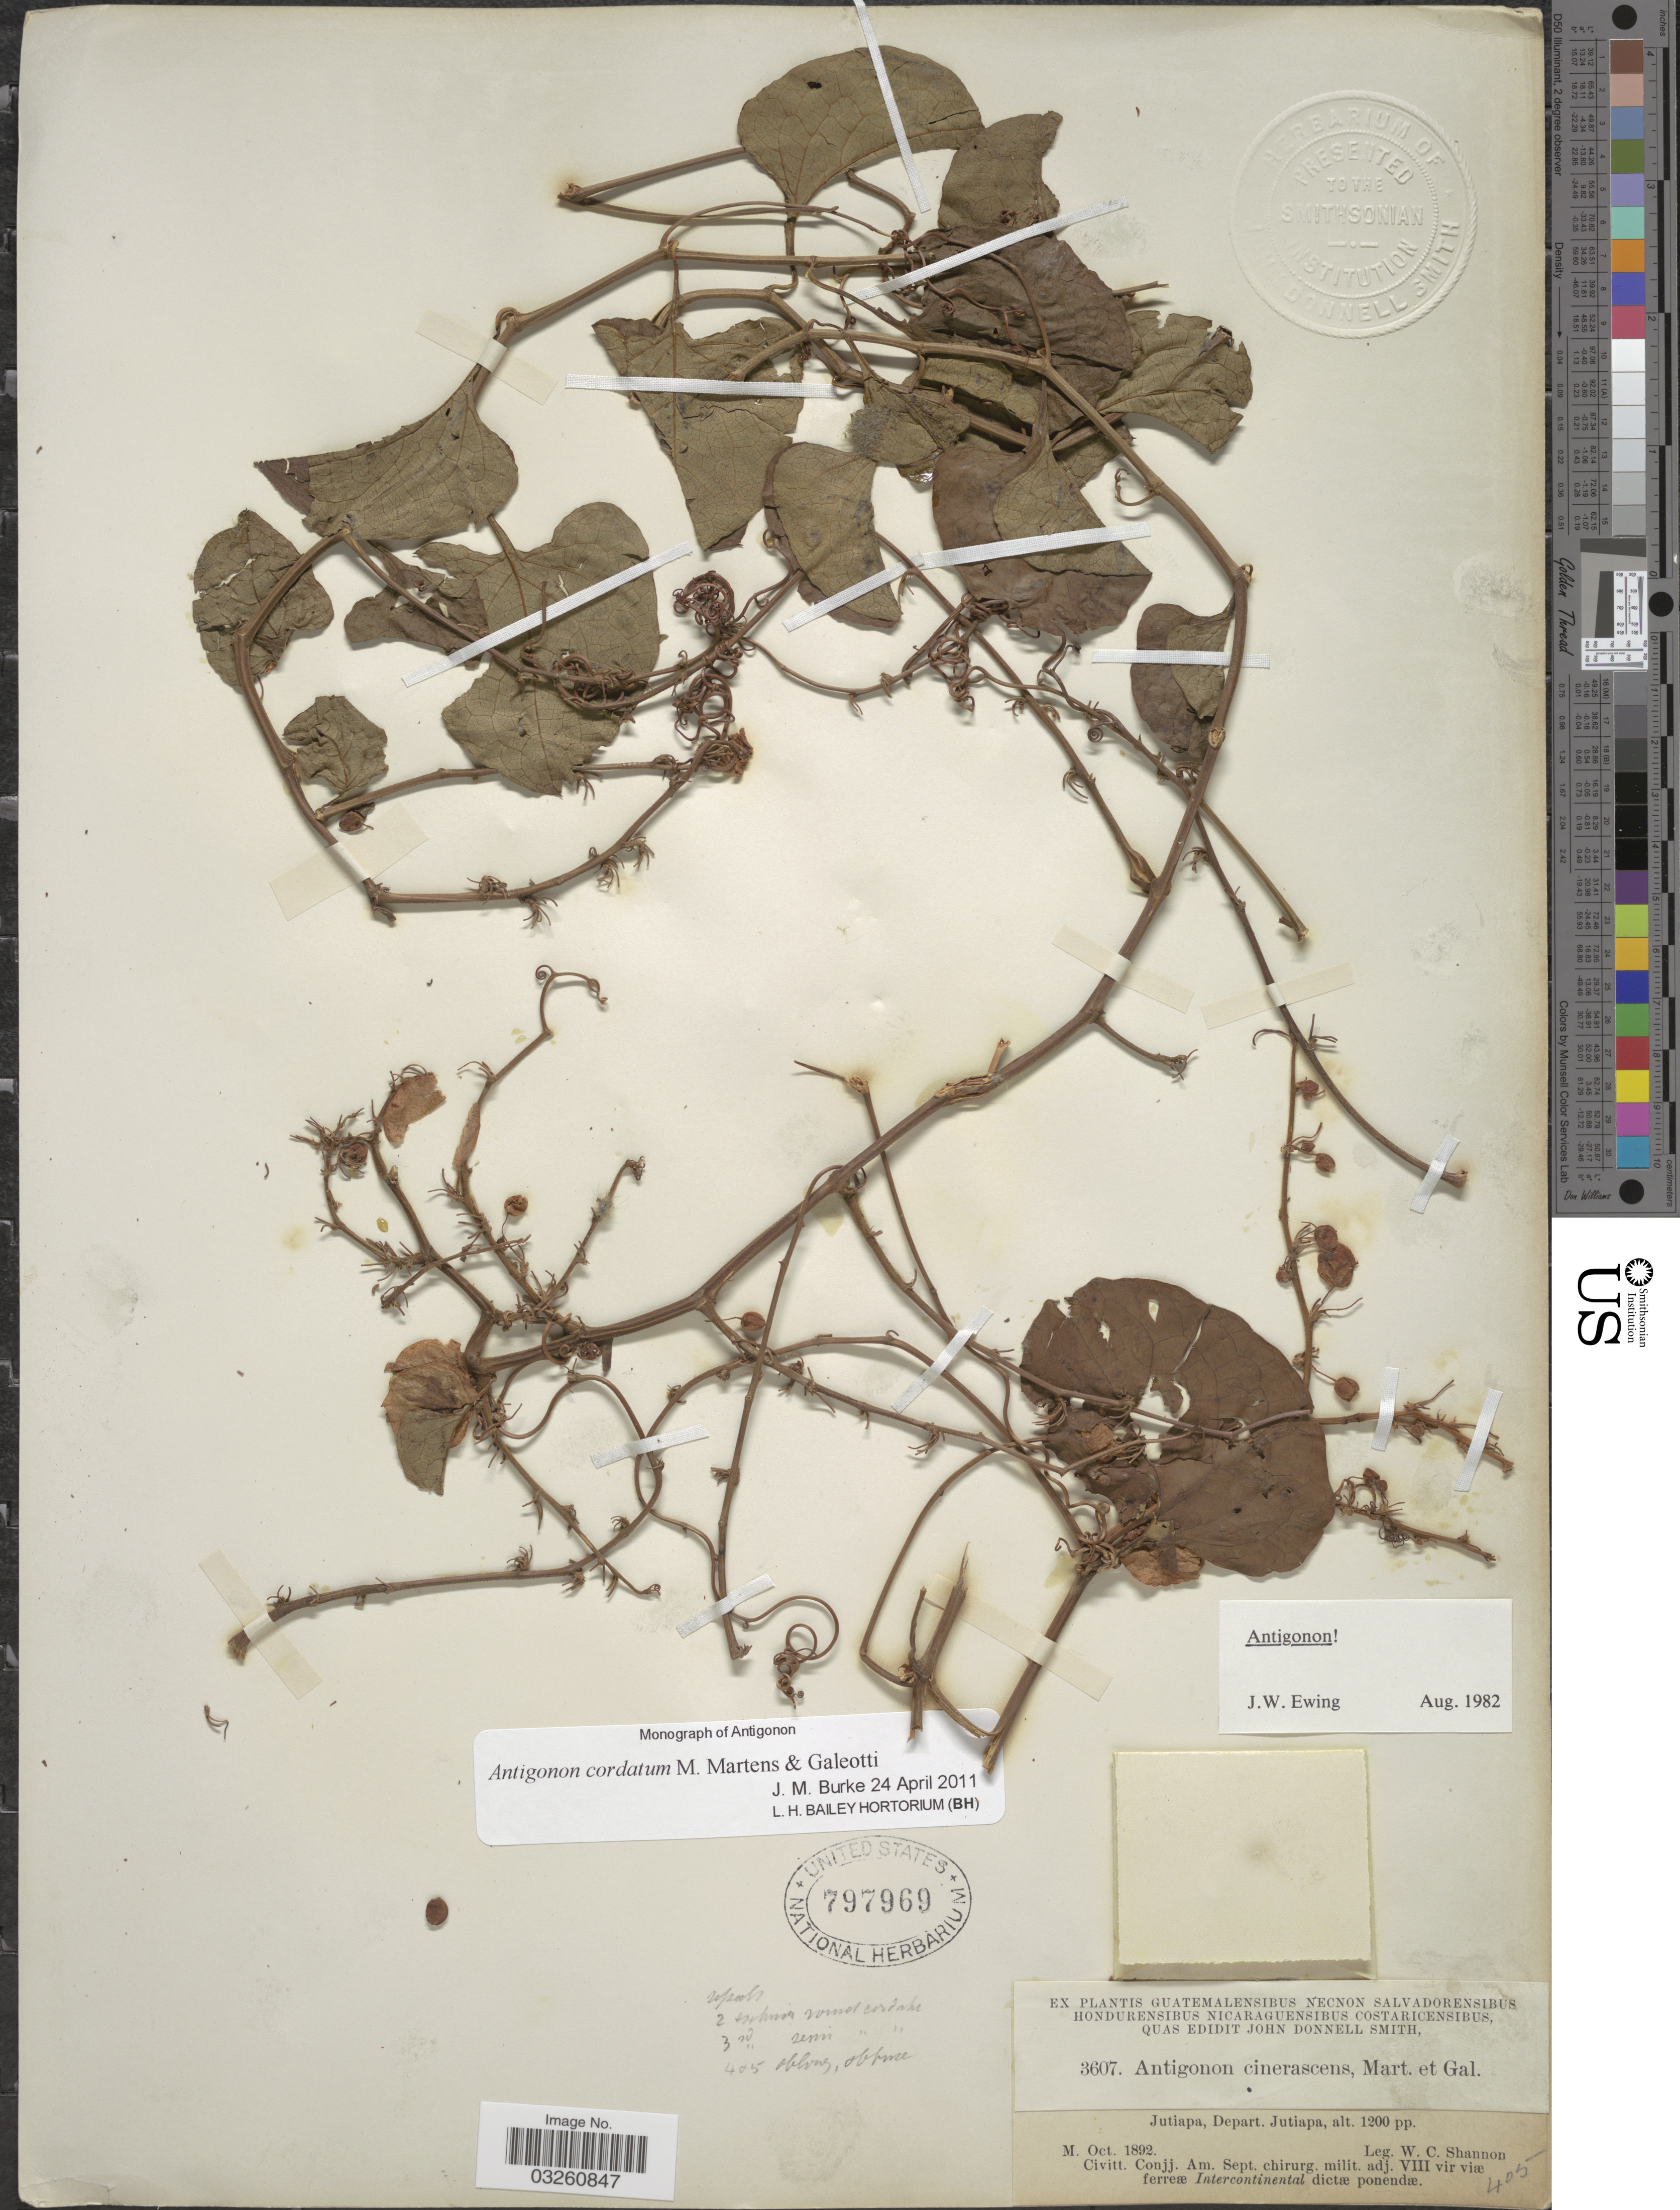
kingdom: Plantae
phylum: Tracheophyta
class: Magnoliopsida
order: Caryophyllales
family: Polygonaceae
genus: Antigonon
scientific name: Antigonon cordatum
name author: M. Martens & Galeotti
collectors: W. C. Shannon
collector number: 3607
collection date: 1892-10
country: Guatemala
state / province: Jutiapa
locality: Jutiapa, Depart. Jutiapa.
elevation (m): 366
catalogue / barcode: US 797969